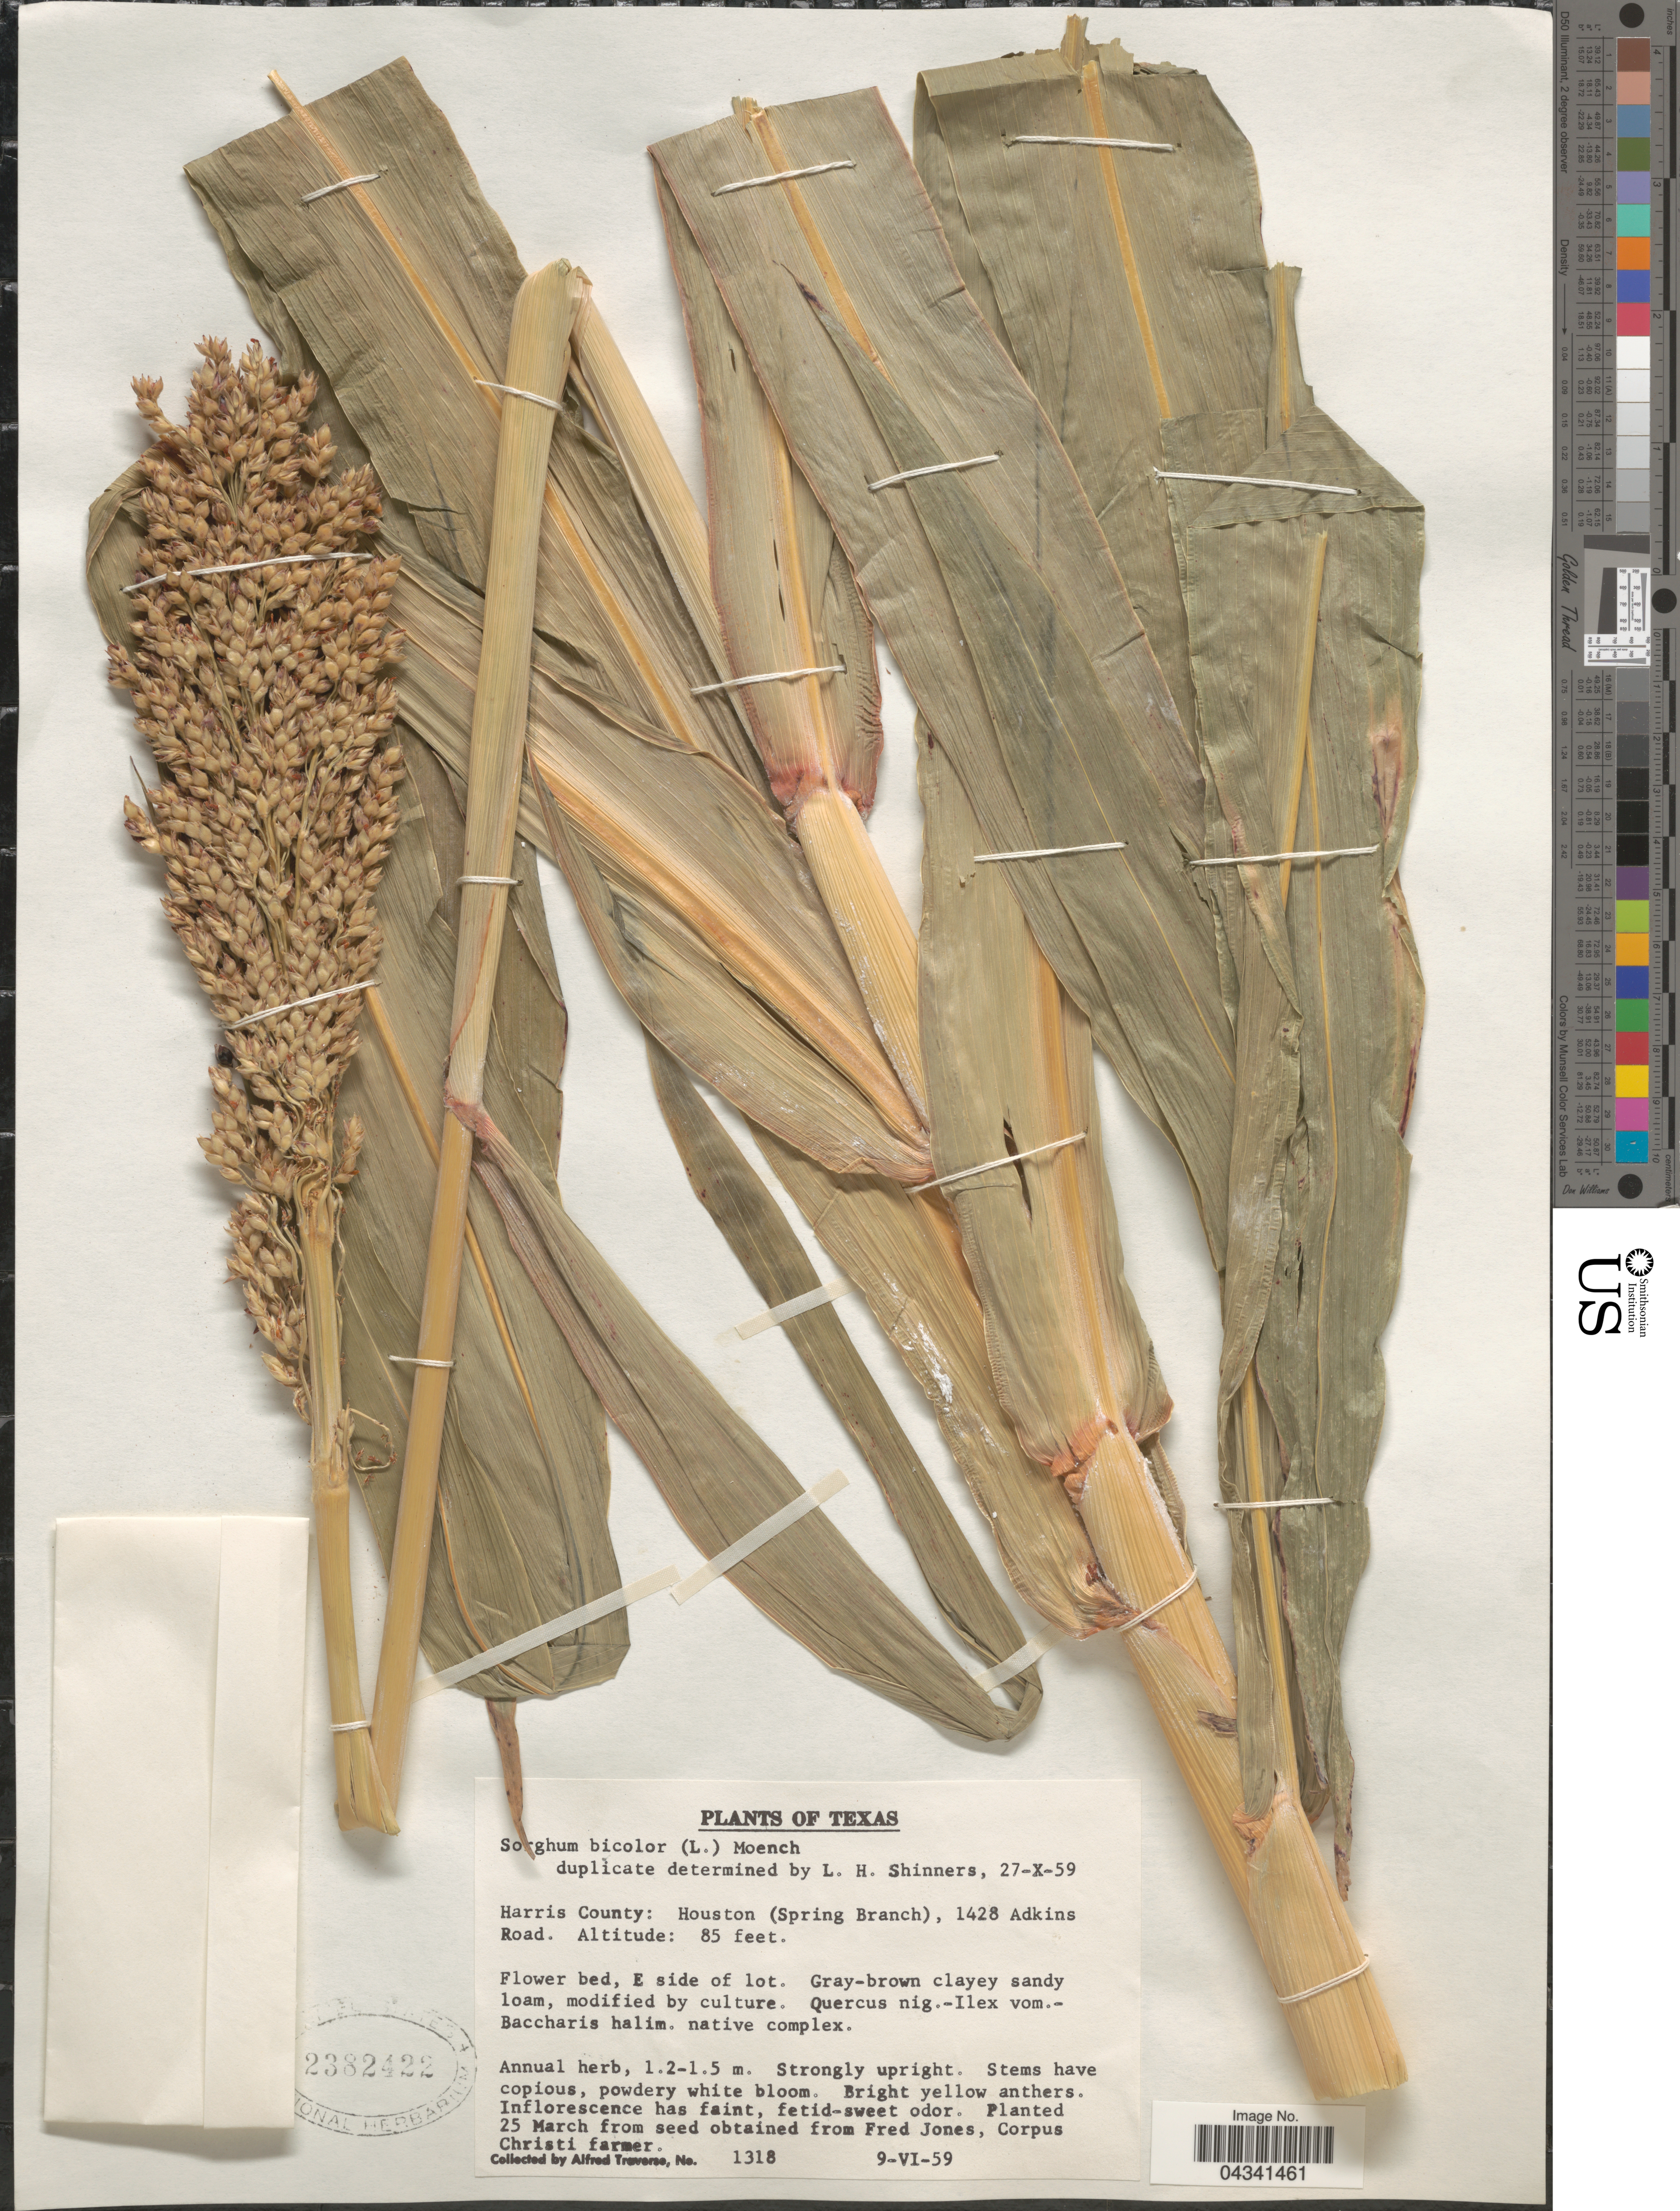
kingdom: Plantae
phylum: Tracheophyta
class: Liliopsida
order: Poales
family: Poaceae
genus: Sorghum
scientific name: Sorghum bicolor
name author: (L.) Moench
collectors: A. Traverse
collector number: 1318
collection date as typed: Transcribed d/m/y: 9/6/59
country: United States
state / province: Texas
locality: Harris County: Houston (Spring Branch), 1428 Adkins Road.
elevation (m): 26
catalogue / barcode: US 2382422